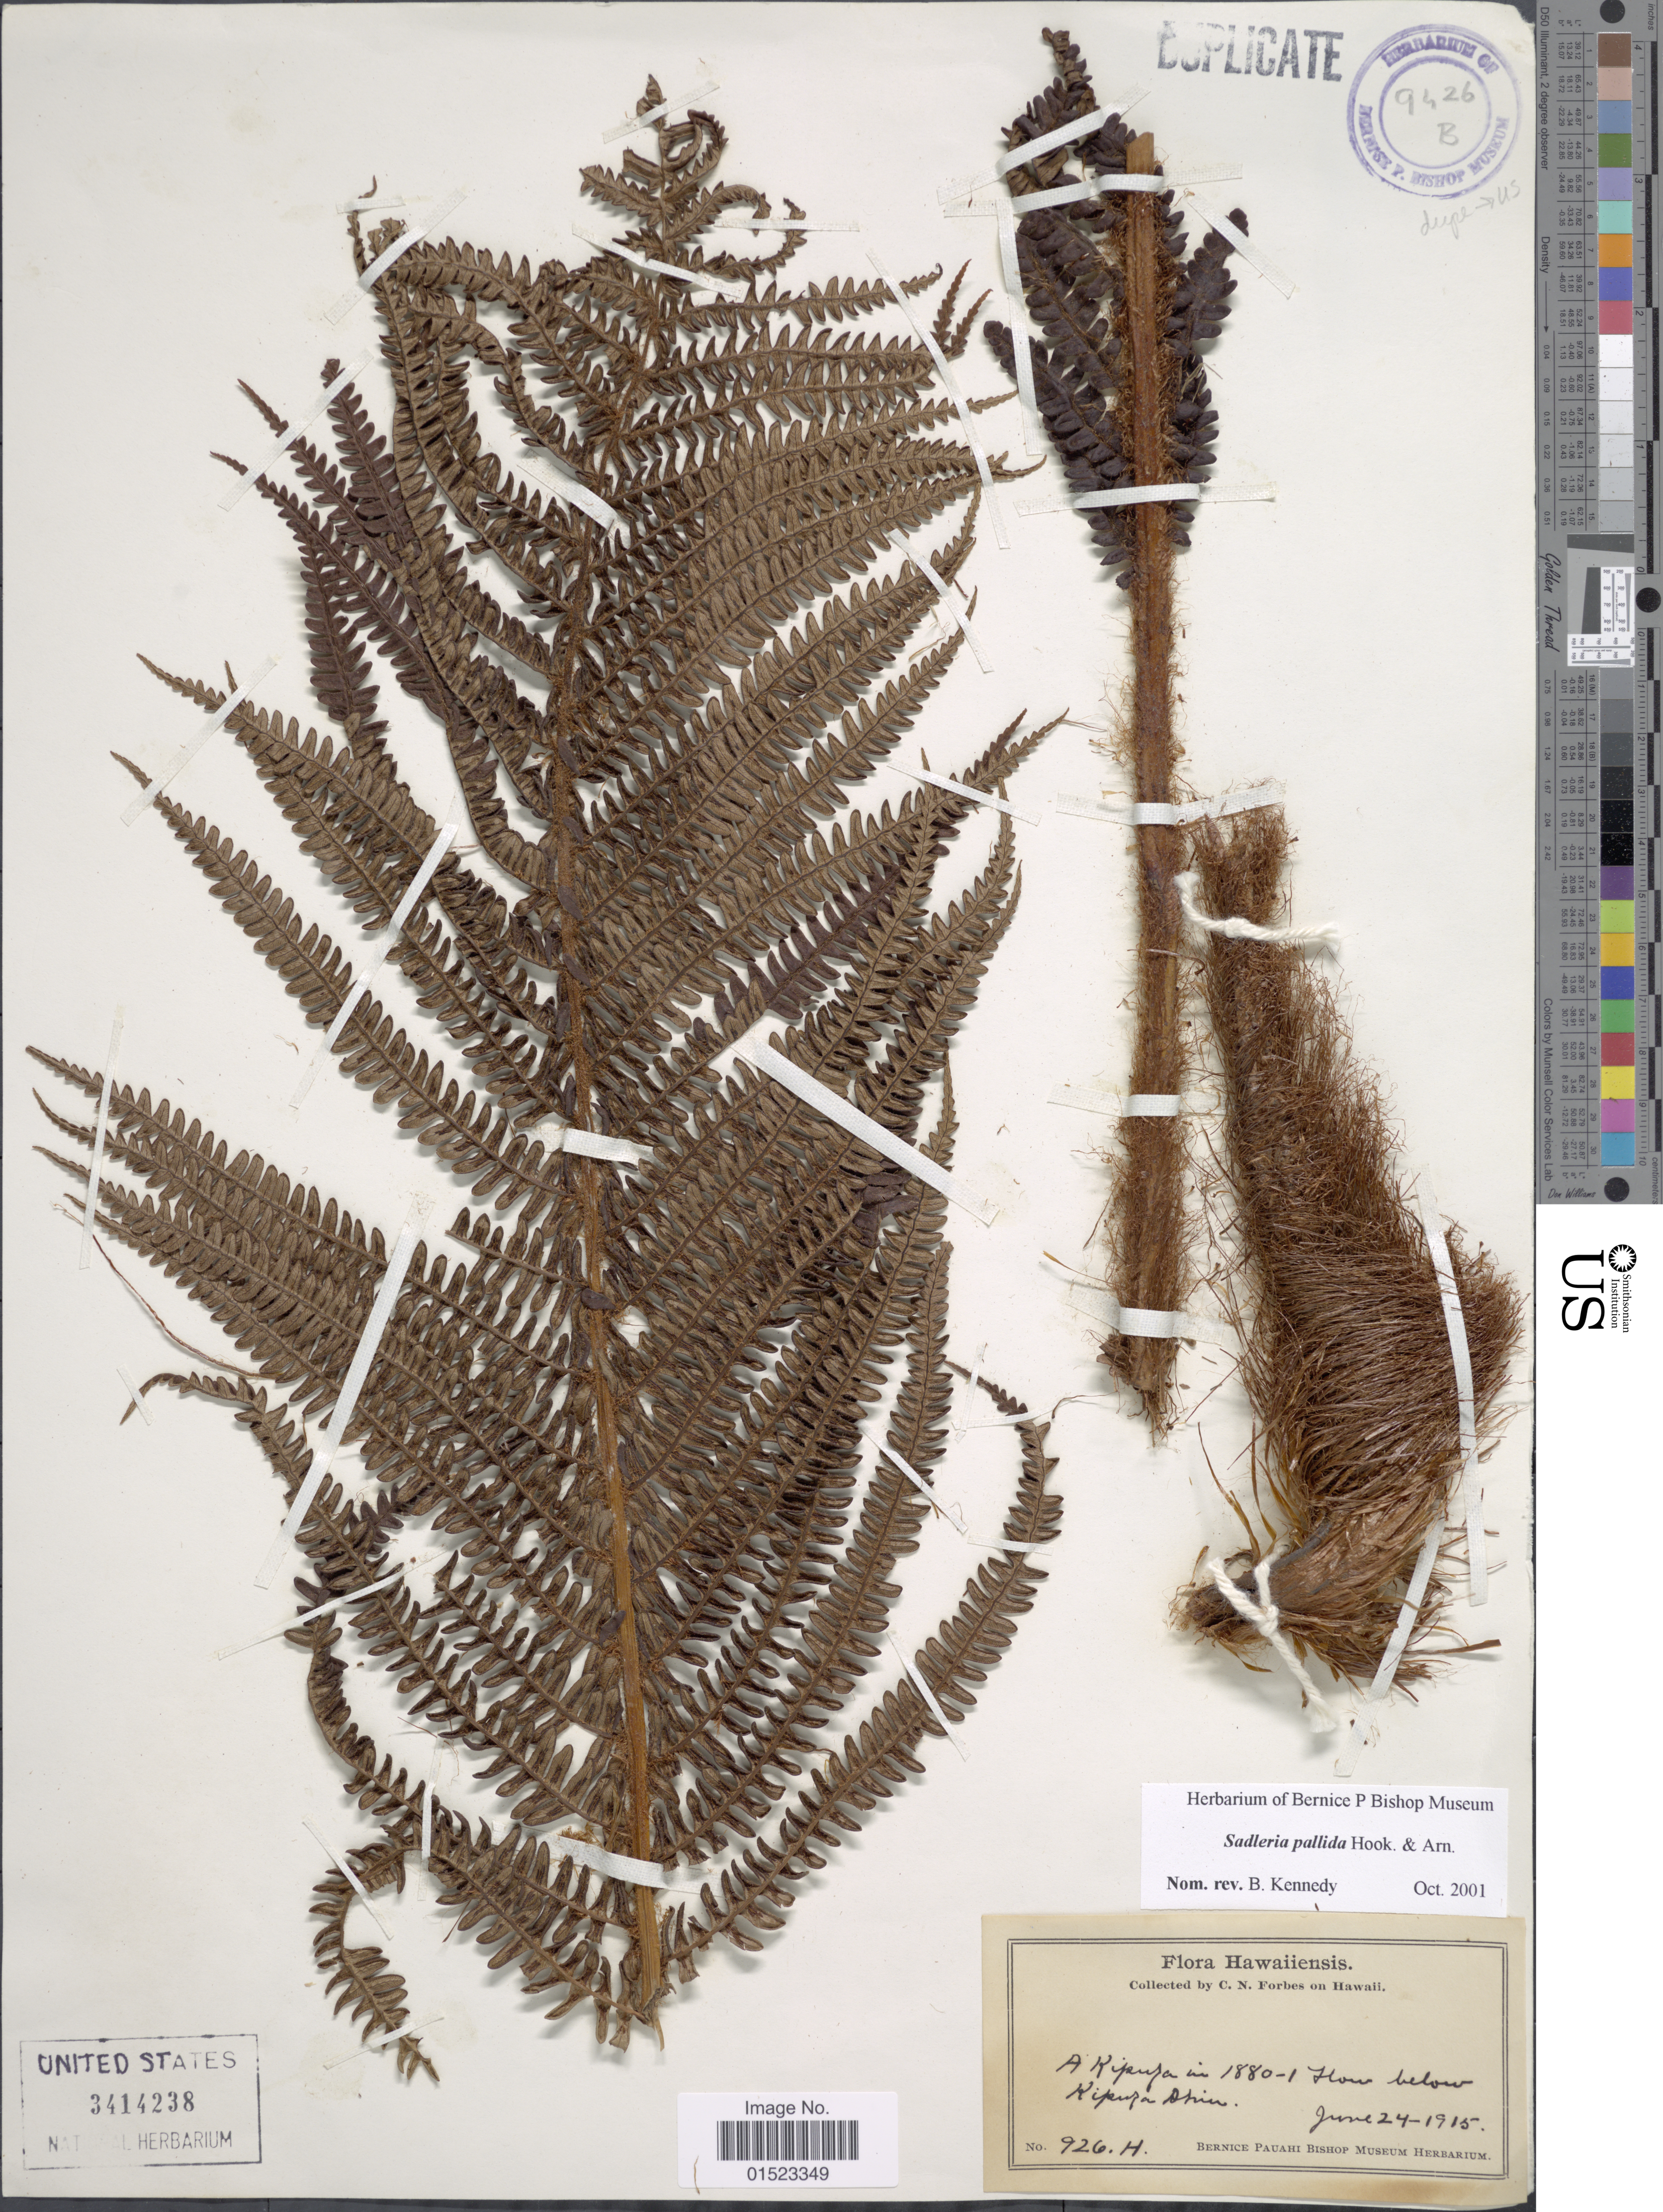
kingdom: Plantae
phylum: Tracheophyta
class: Polypodiopsida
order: Polypodiales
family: Blechnaceae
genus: Sadleria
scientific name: Sadleria pallida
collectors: C. N. Forbes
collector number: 926.H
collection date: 1915-06-24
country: United States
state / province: Hawaii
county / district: Hawaii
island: Hawaii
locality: A. Kipuka in 1880-1 flow below Kipuka Ohia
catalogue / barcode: US 3414238